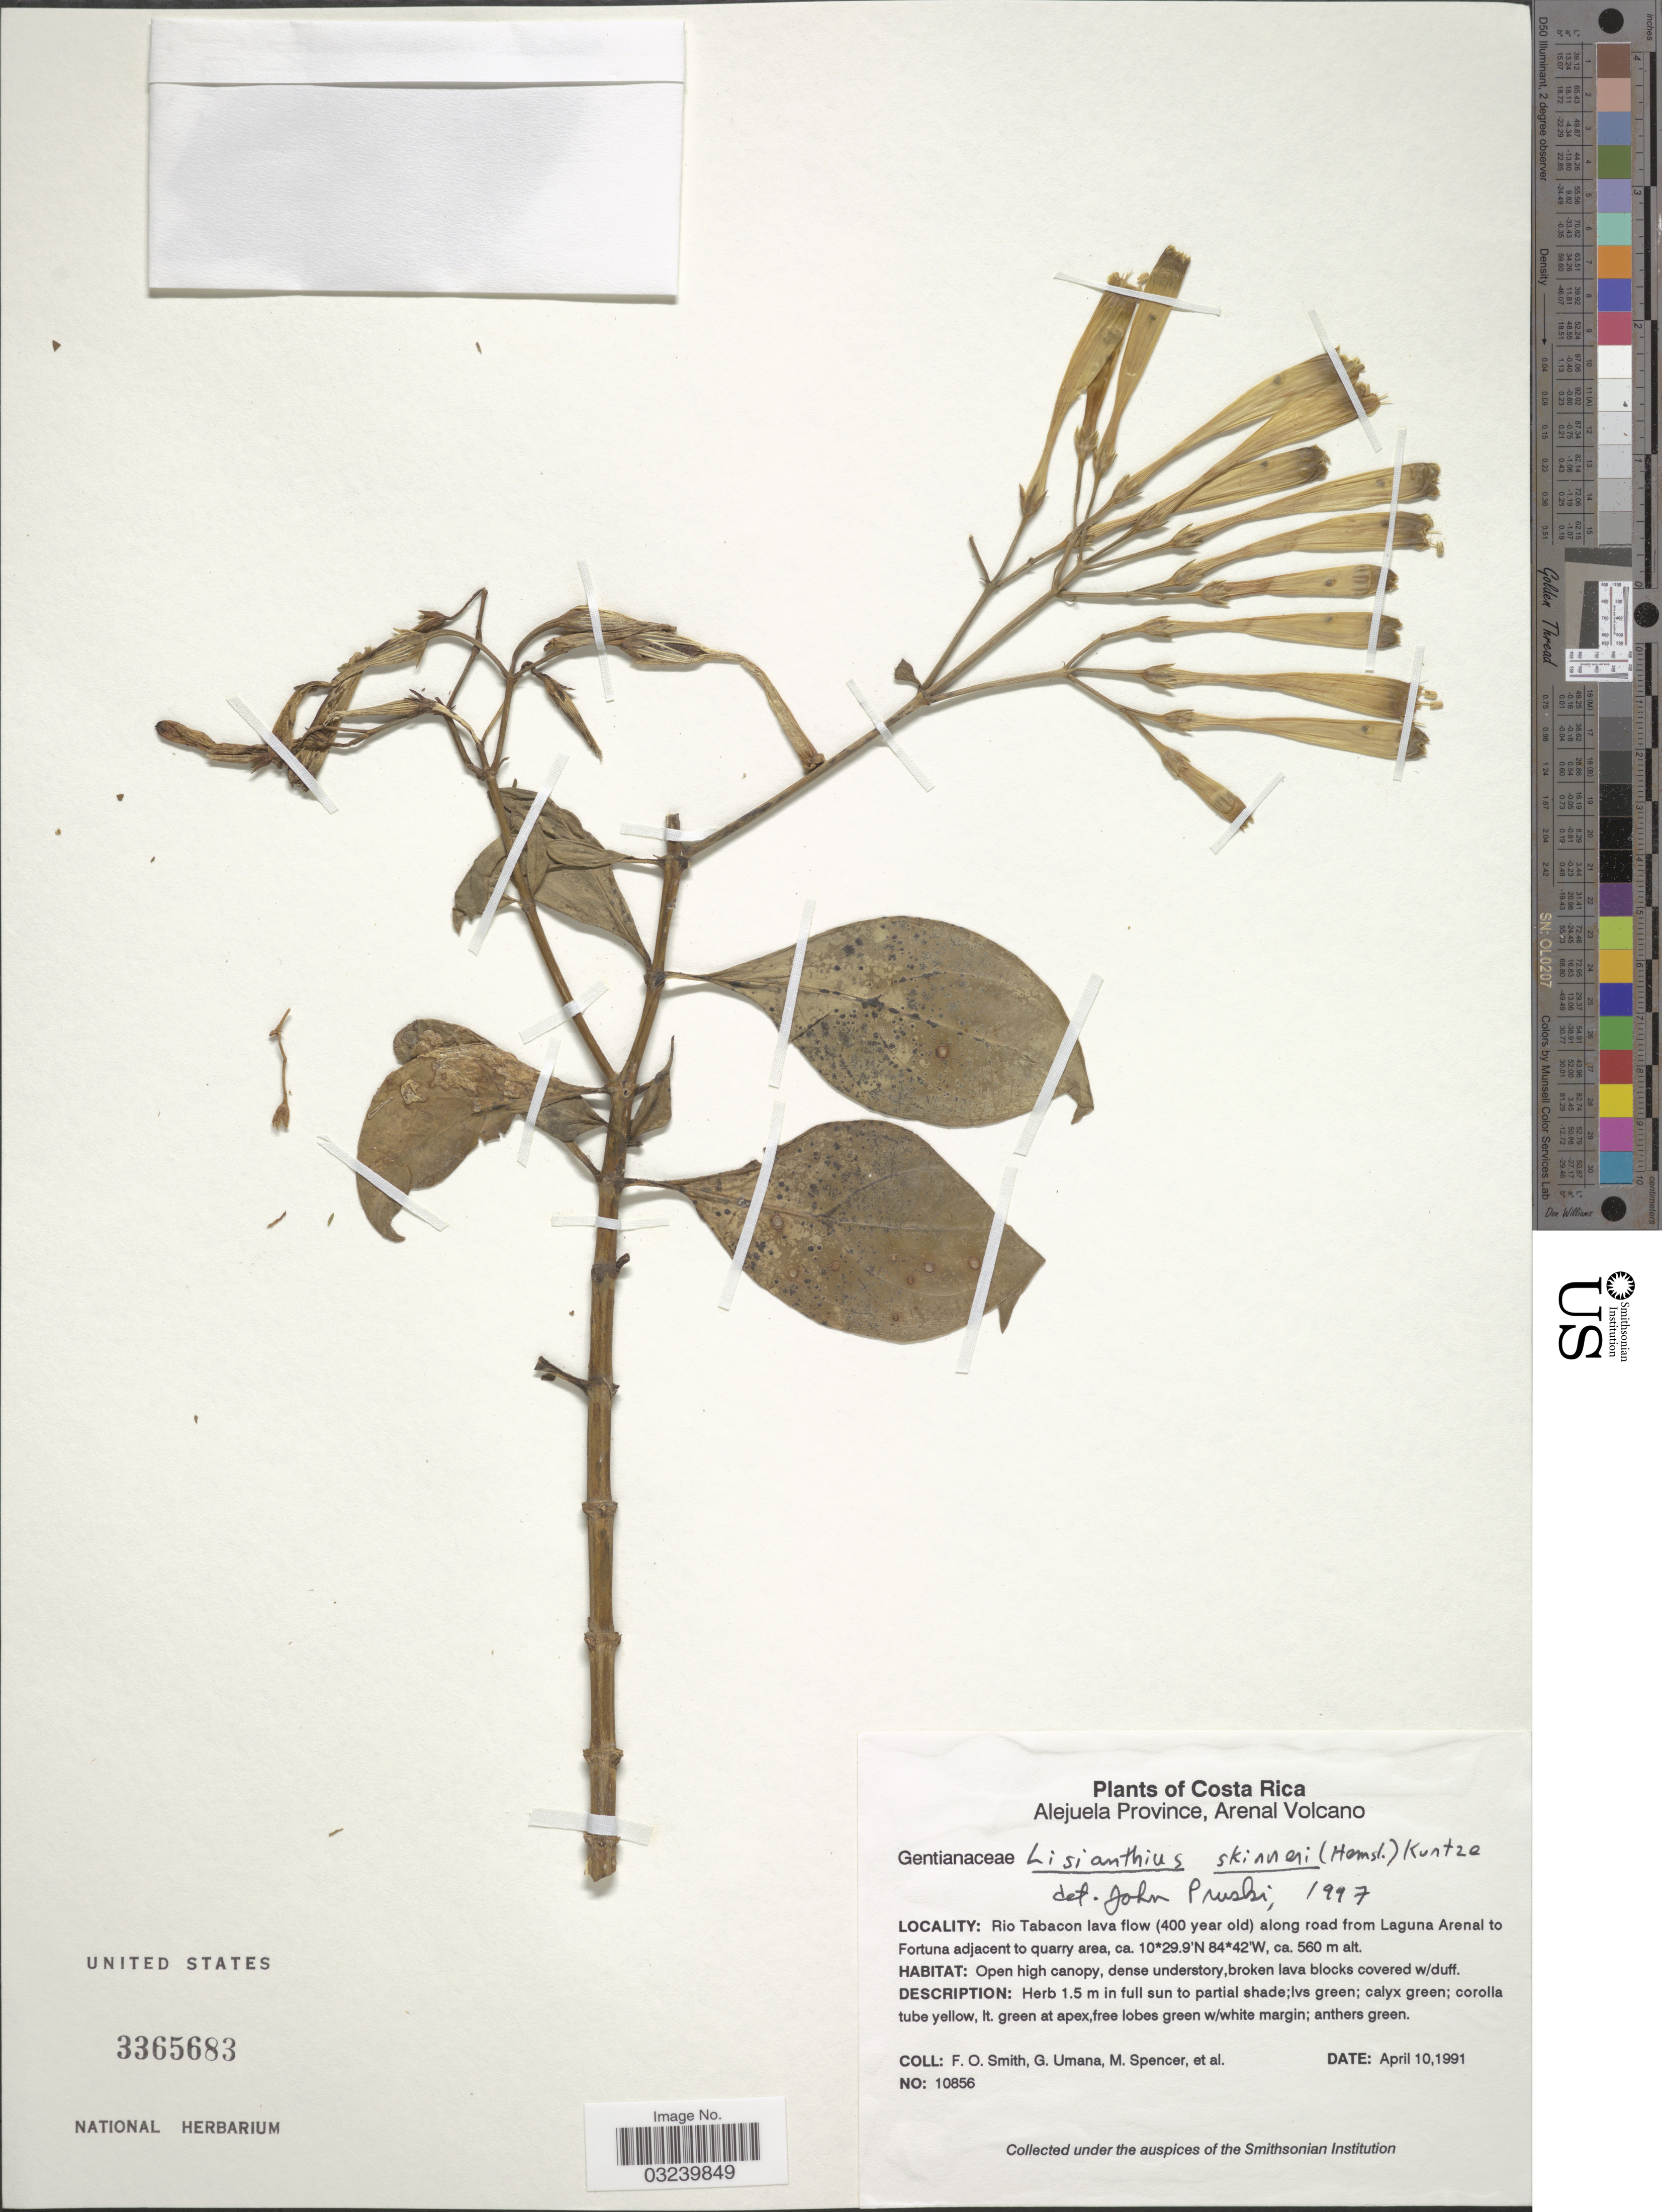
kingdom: Plantae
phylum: Tracheophyta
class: Magnoliopsida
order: Gentianales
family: Gentianaceae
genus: Lisianthius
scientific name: Lisianthius skinneri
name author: (Hemsl.) Kuntze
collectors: F. Smith, G. Umana, M. Spencer & et al.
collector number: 10856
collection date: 1991-04-10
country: Costa Rica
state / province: Alajuela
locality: Arenal Volcano, Rio Tabacon lava flow (400 year old) along road from Laguna Arenal to Fortuna adjacent to quarry area.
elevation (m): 560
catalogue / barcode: US 3365683